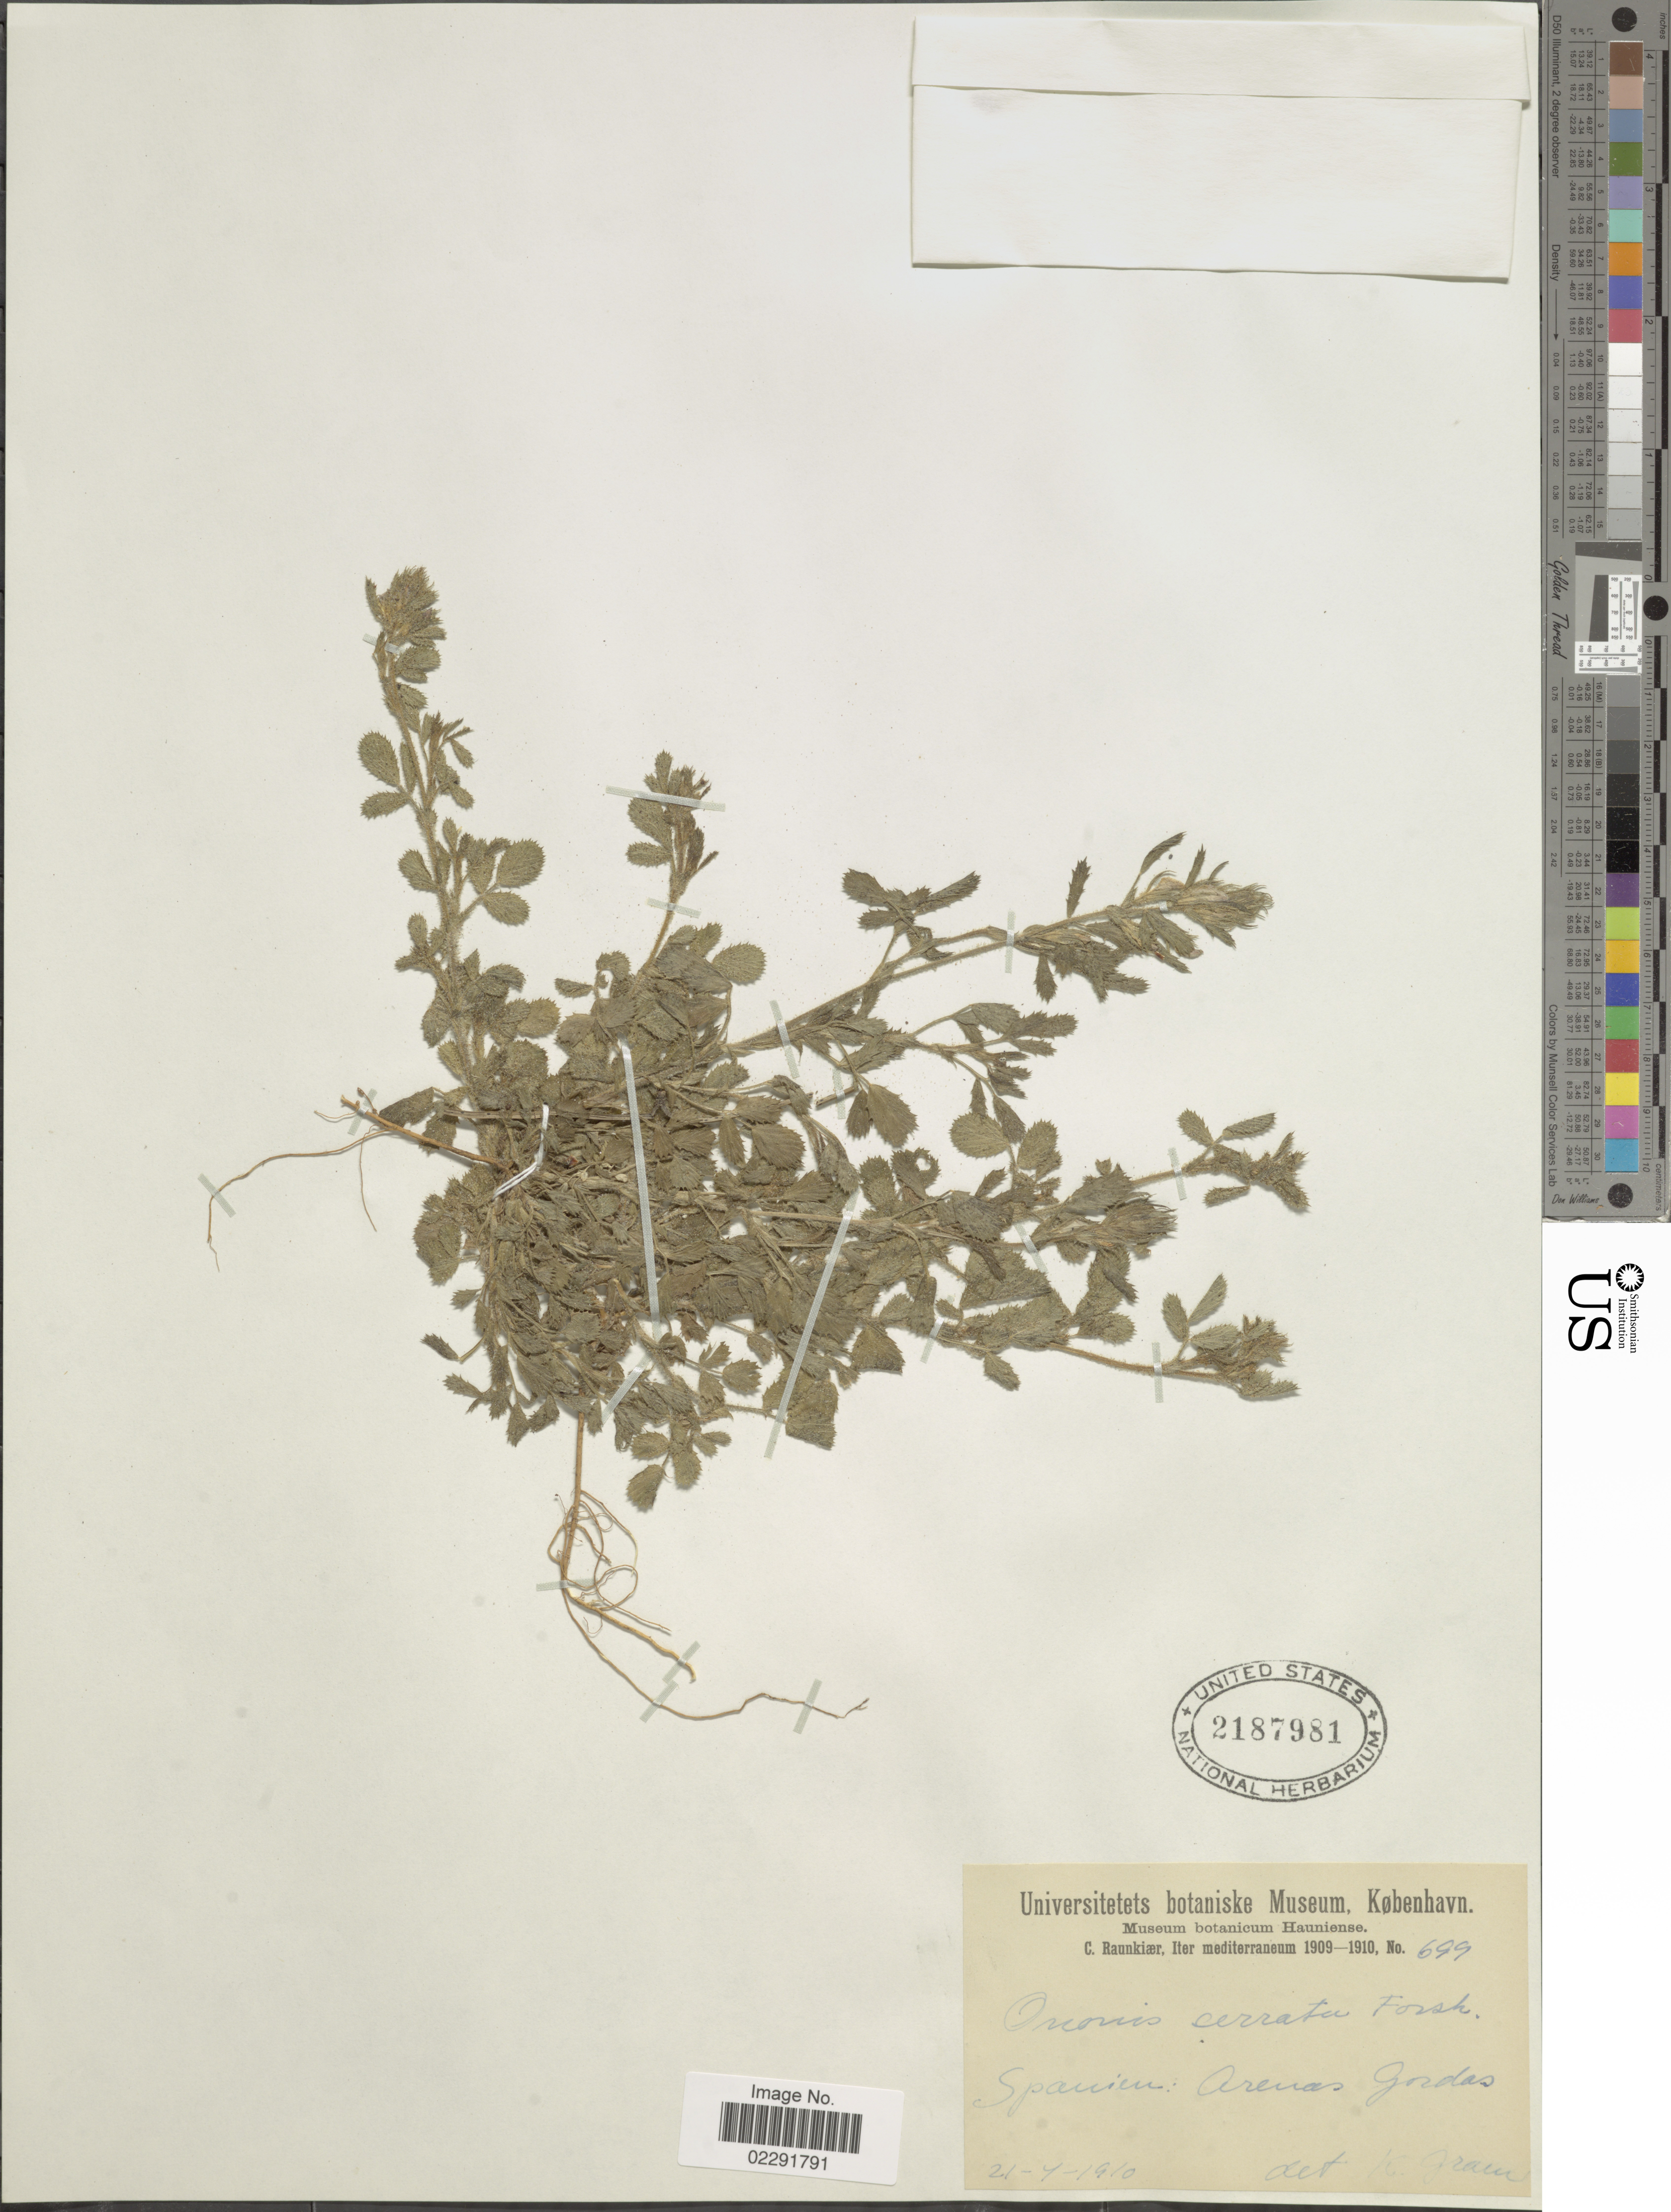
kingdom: Plantae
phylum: Tracheophyta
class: Magnoliopsida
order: Fabales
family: Fabaceae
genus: Ononis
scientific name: Ononis serrata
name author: Forssk.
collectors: C. Raunkiær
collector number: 699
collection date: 1910-04-21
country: Spain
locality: Spanien: Arenas Gordas.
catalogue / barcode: US 2187981